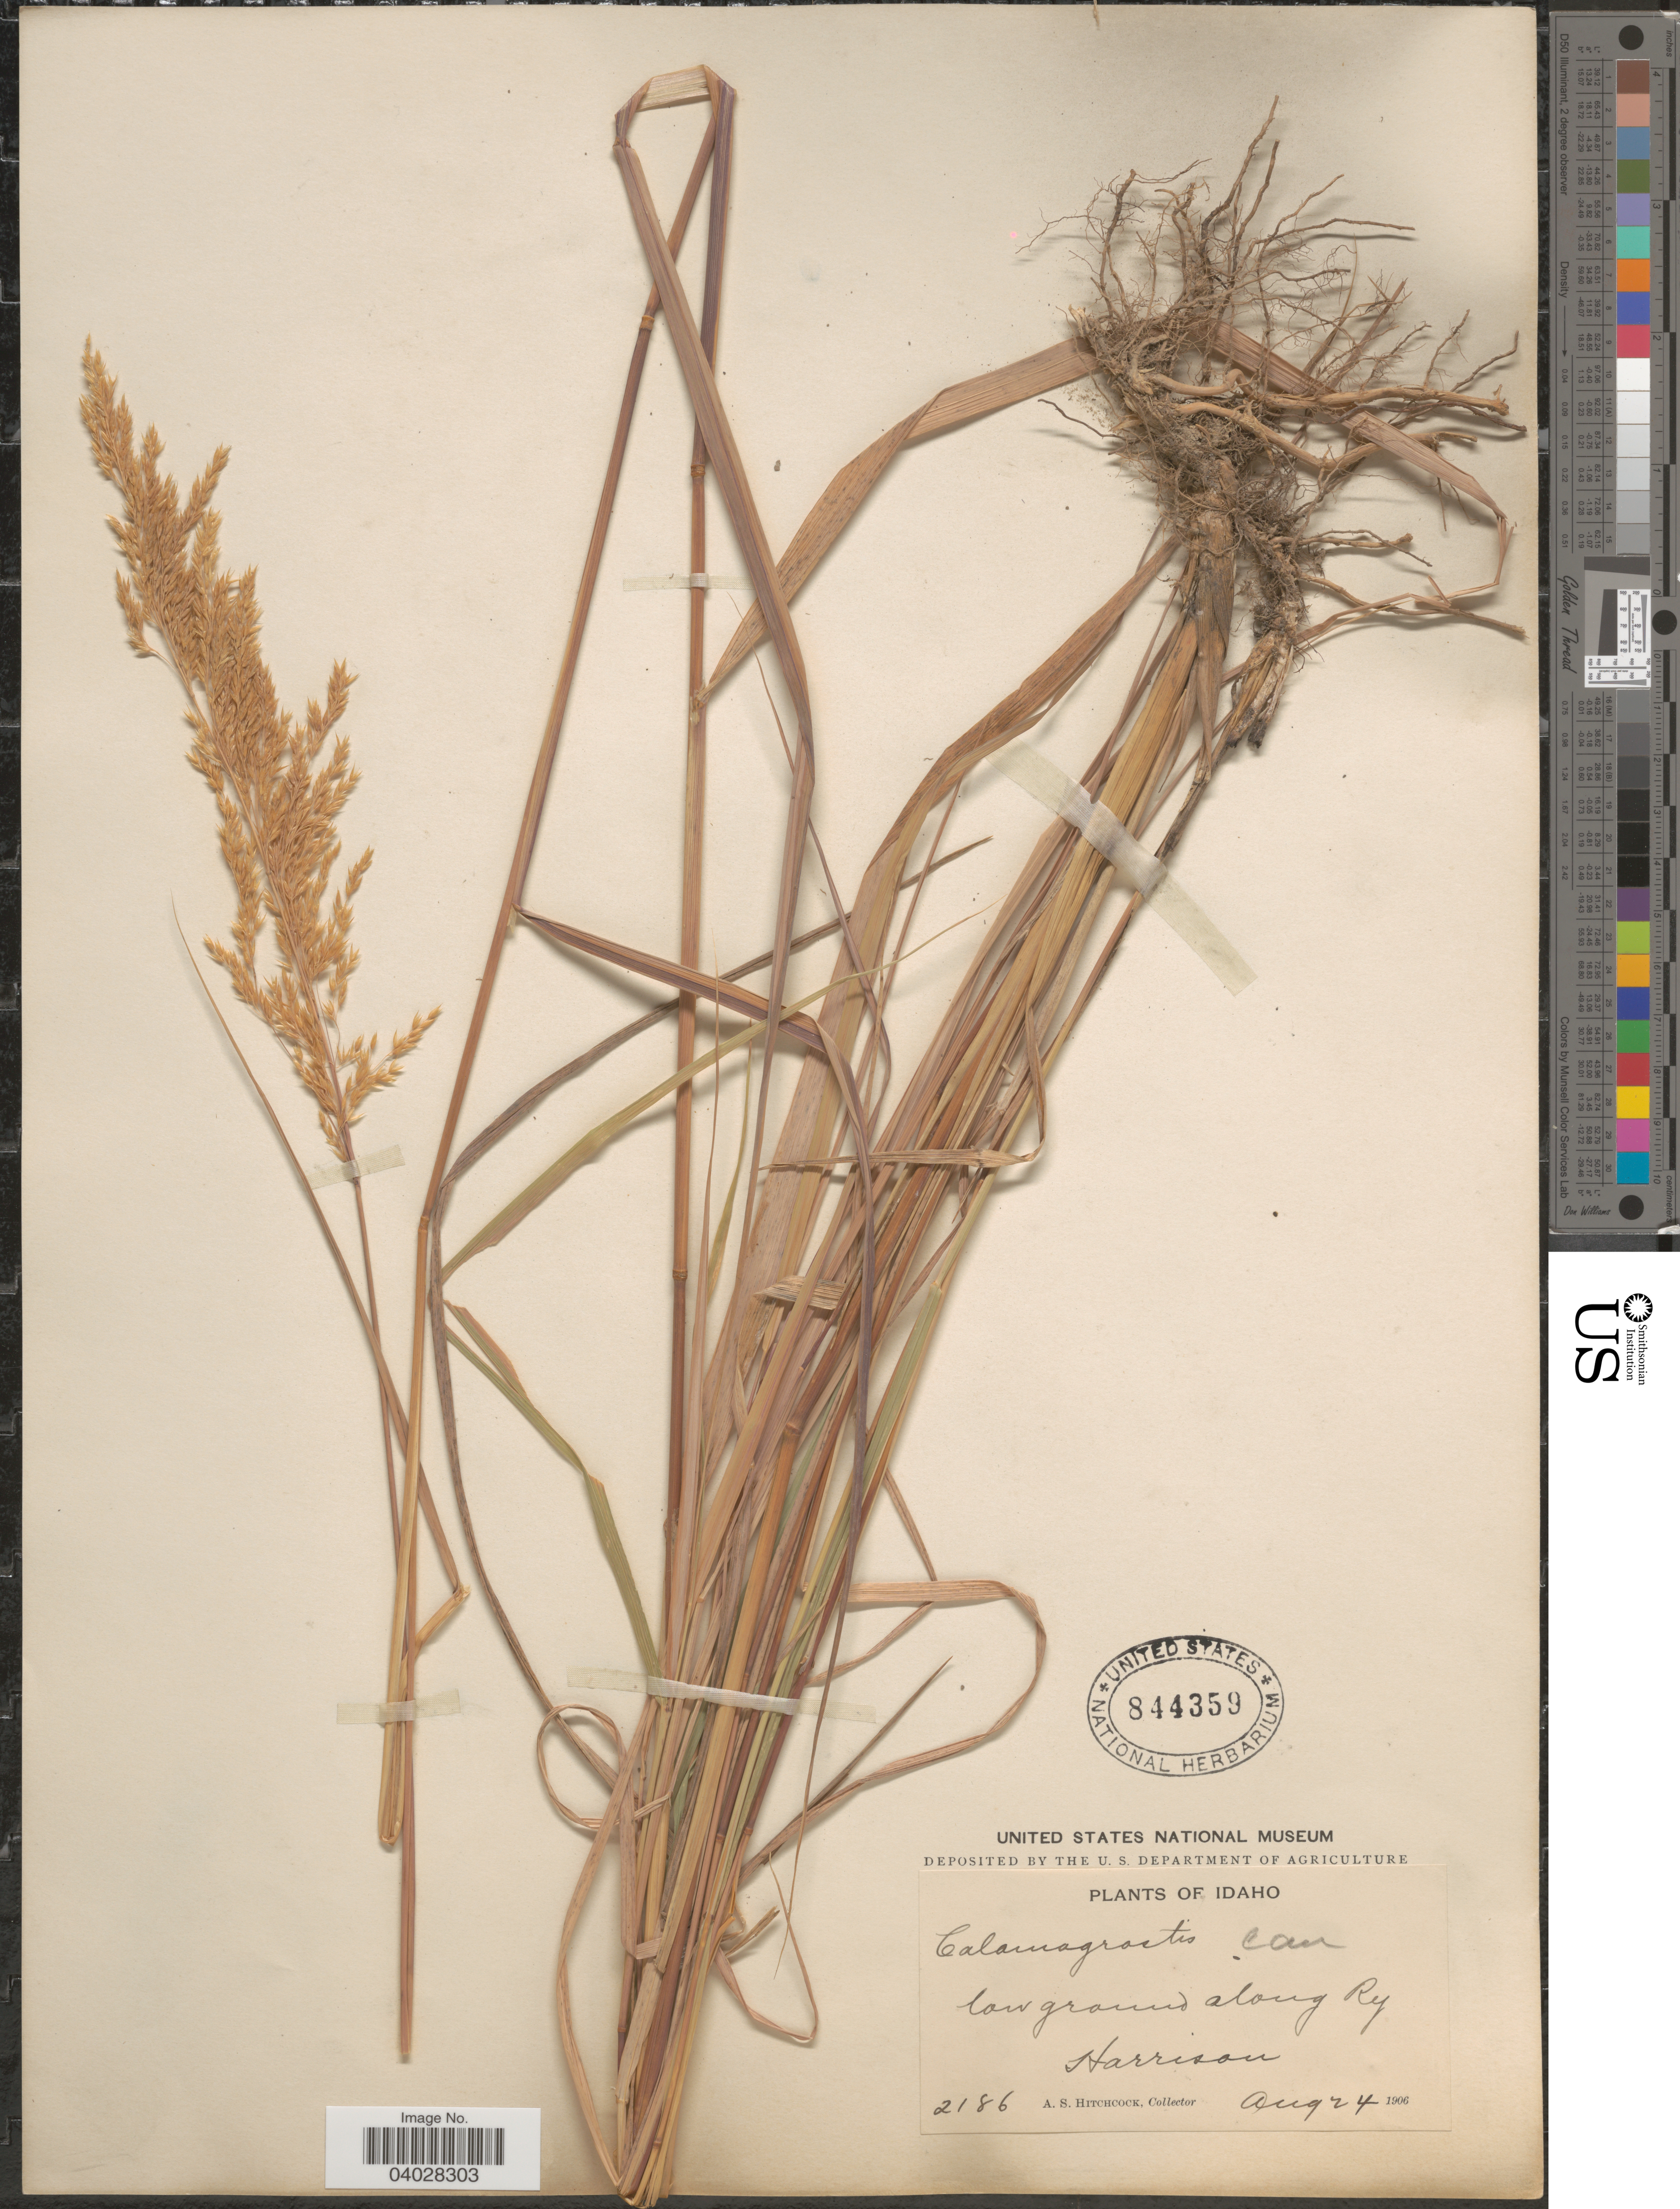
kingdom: Plantae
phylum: Tracheophyta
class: Liliopsida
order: Poales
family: Poaceae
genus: Calamagrostis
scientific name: Calamagrostis canadensis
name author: (Michx.) P. Beauv.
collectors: A. S. Hitchcock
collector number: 2186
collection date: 1906-08-24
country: United States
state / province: Idaho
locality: Along Ry. Harrison.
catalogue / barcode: US 844359